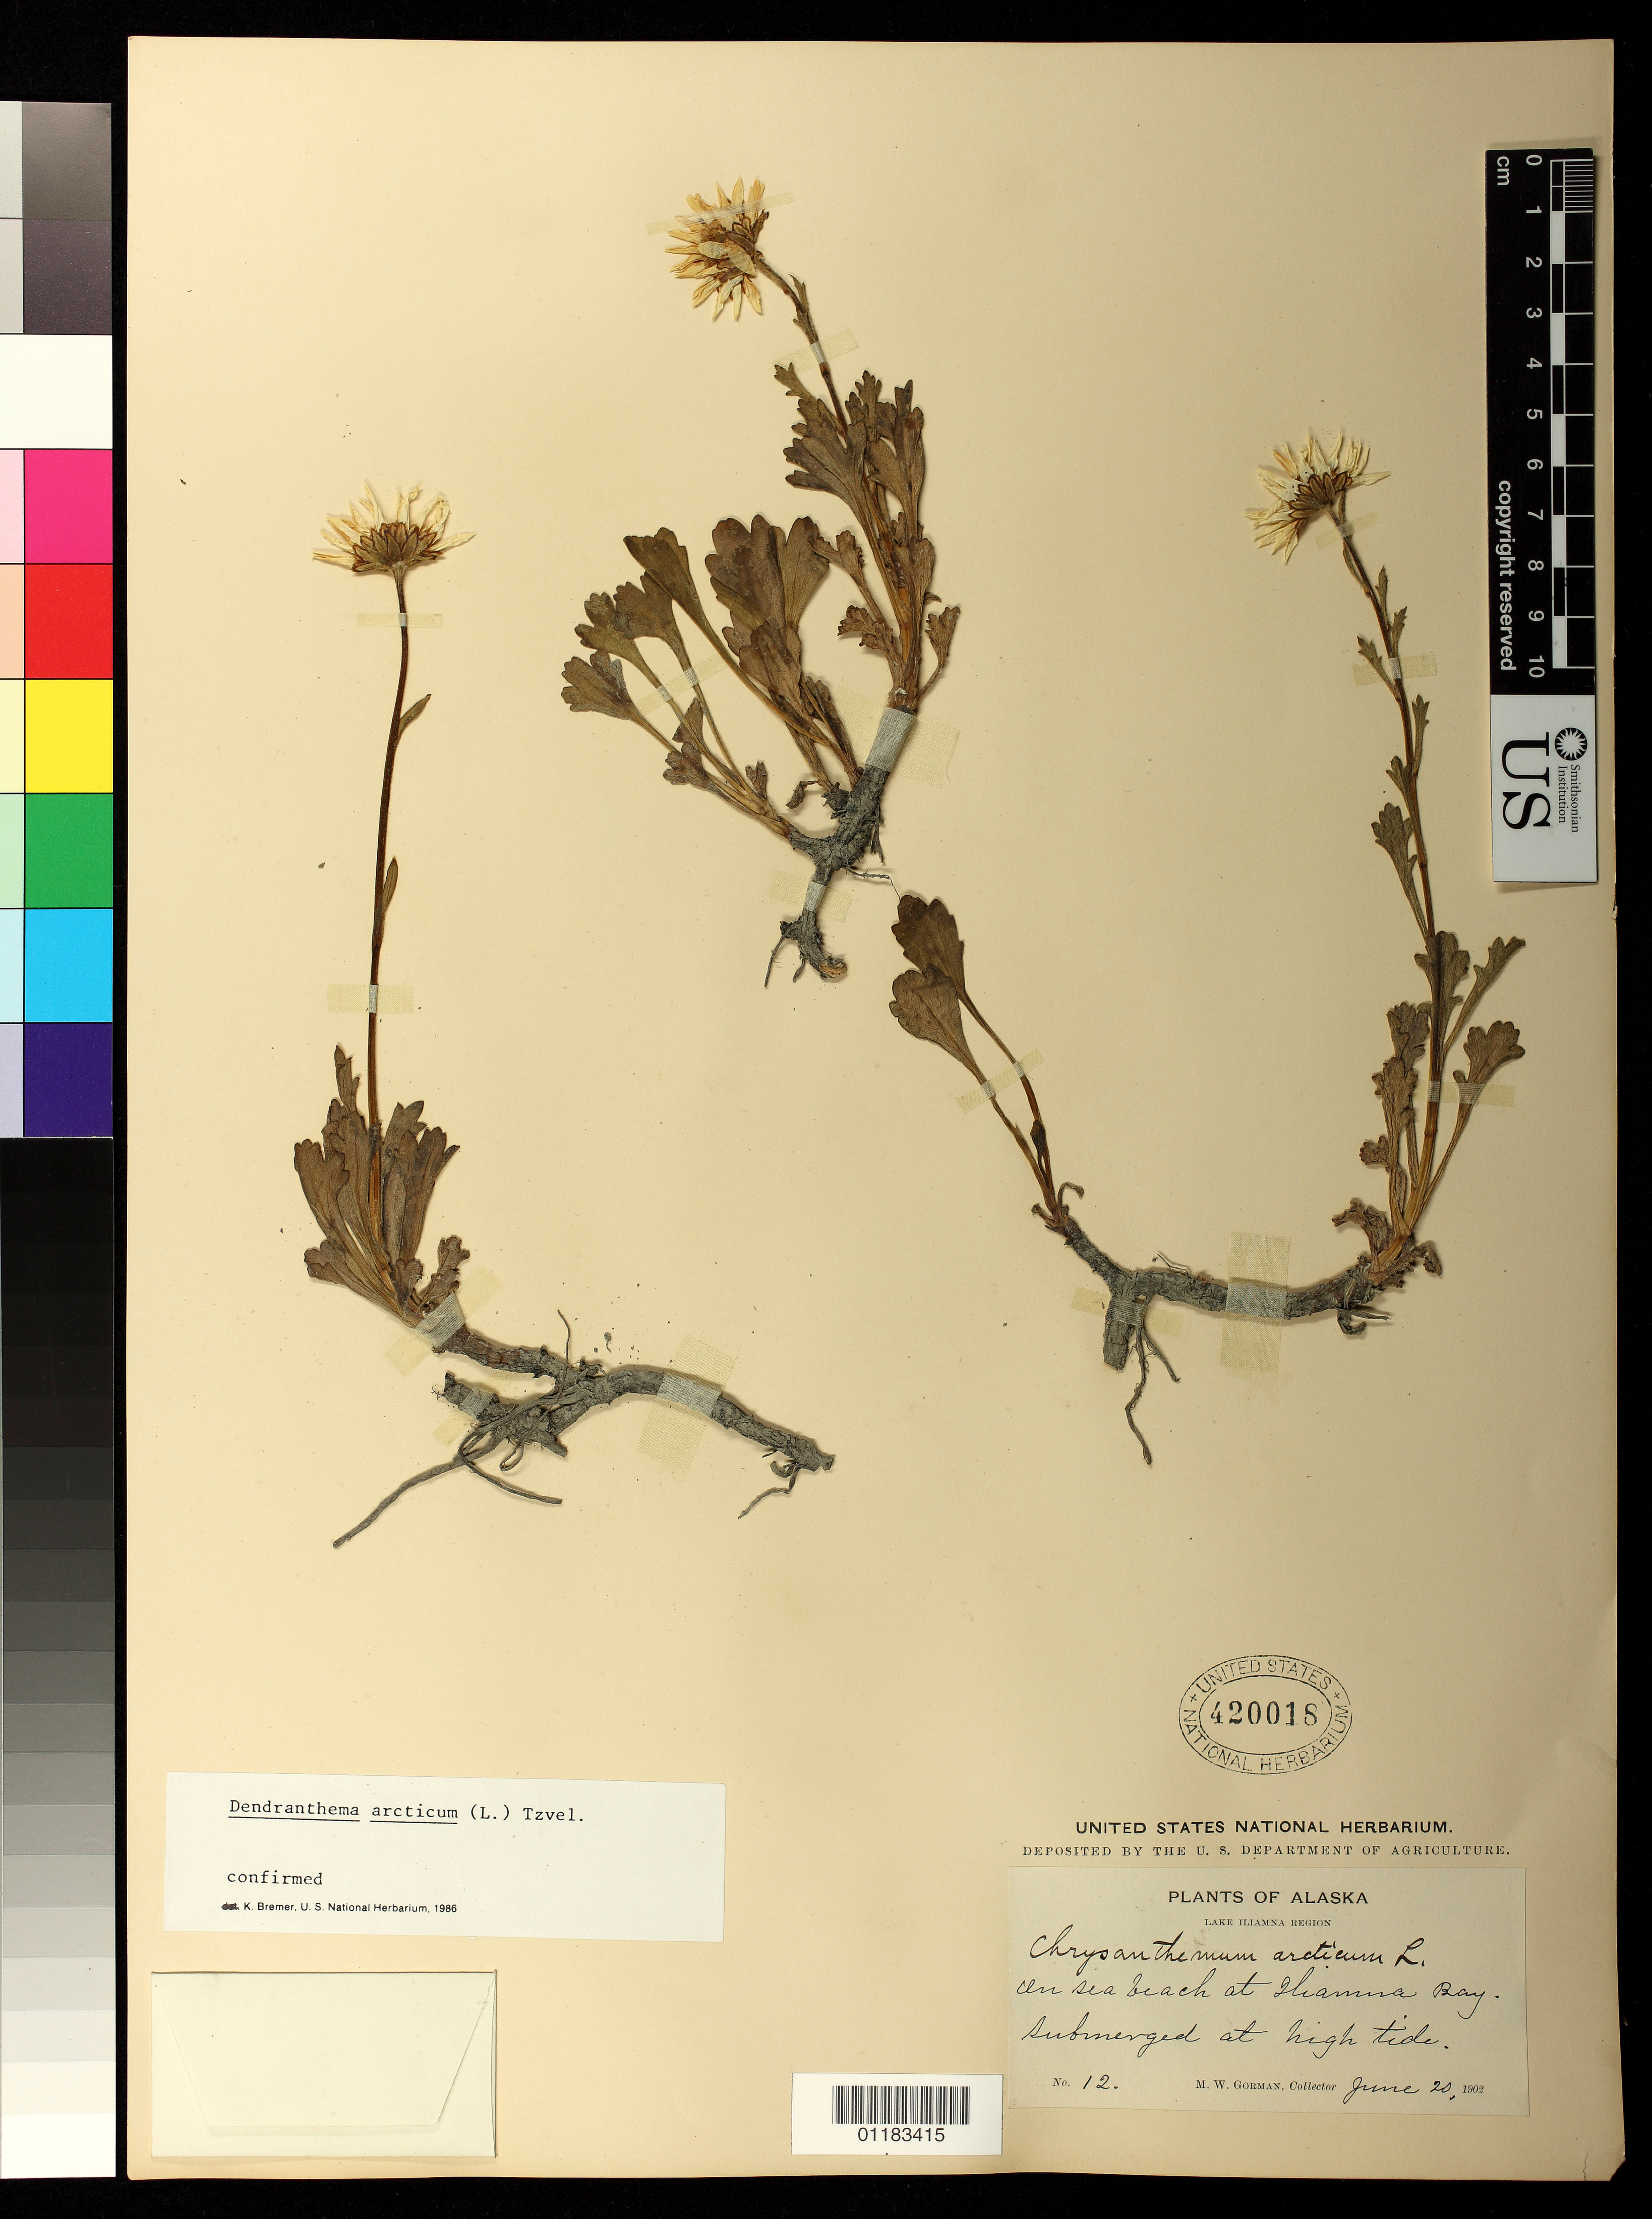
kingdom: Plantae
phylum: Tracheophyta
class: Magnoliopsida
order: Asterales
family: Asteraceae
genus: Dendranthema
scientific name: Dendranthema arcticum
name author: (L.) Tzvelev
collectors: M. W. Gorman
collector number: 12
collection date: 1902-06-20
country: United States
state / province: Alaska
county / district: Lake and Peninsula Borough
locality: Lake Iliamna Region. On sea beach at Iliamna Bay. Submerged at high tide.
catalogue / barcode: US 420018